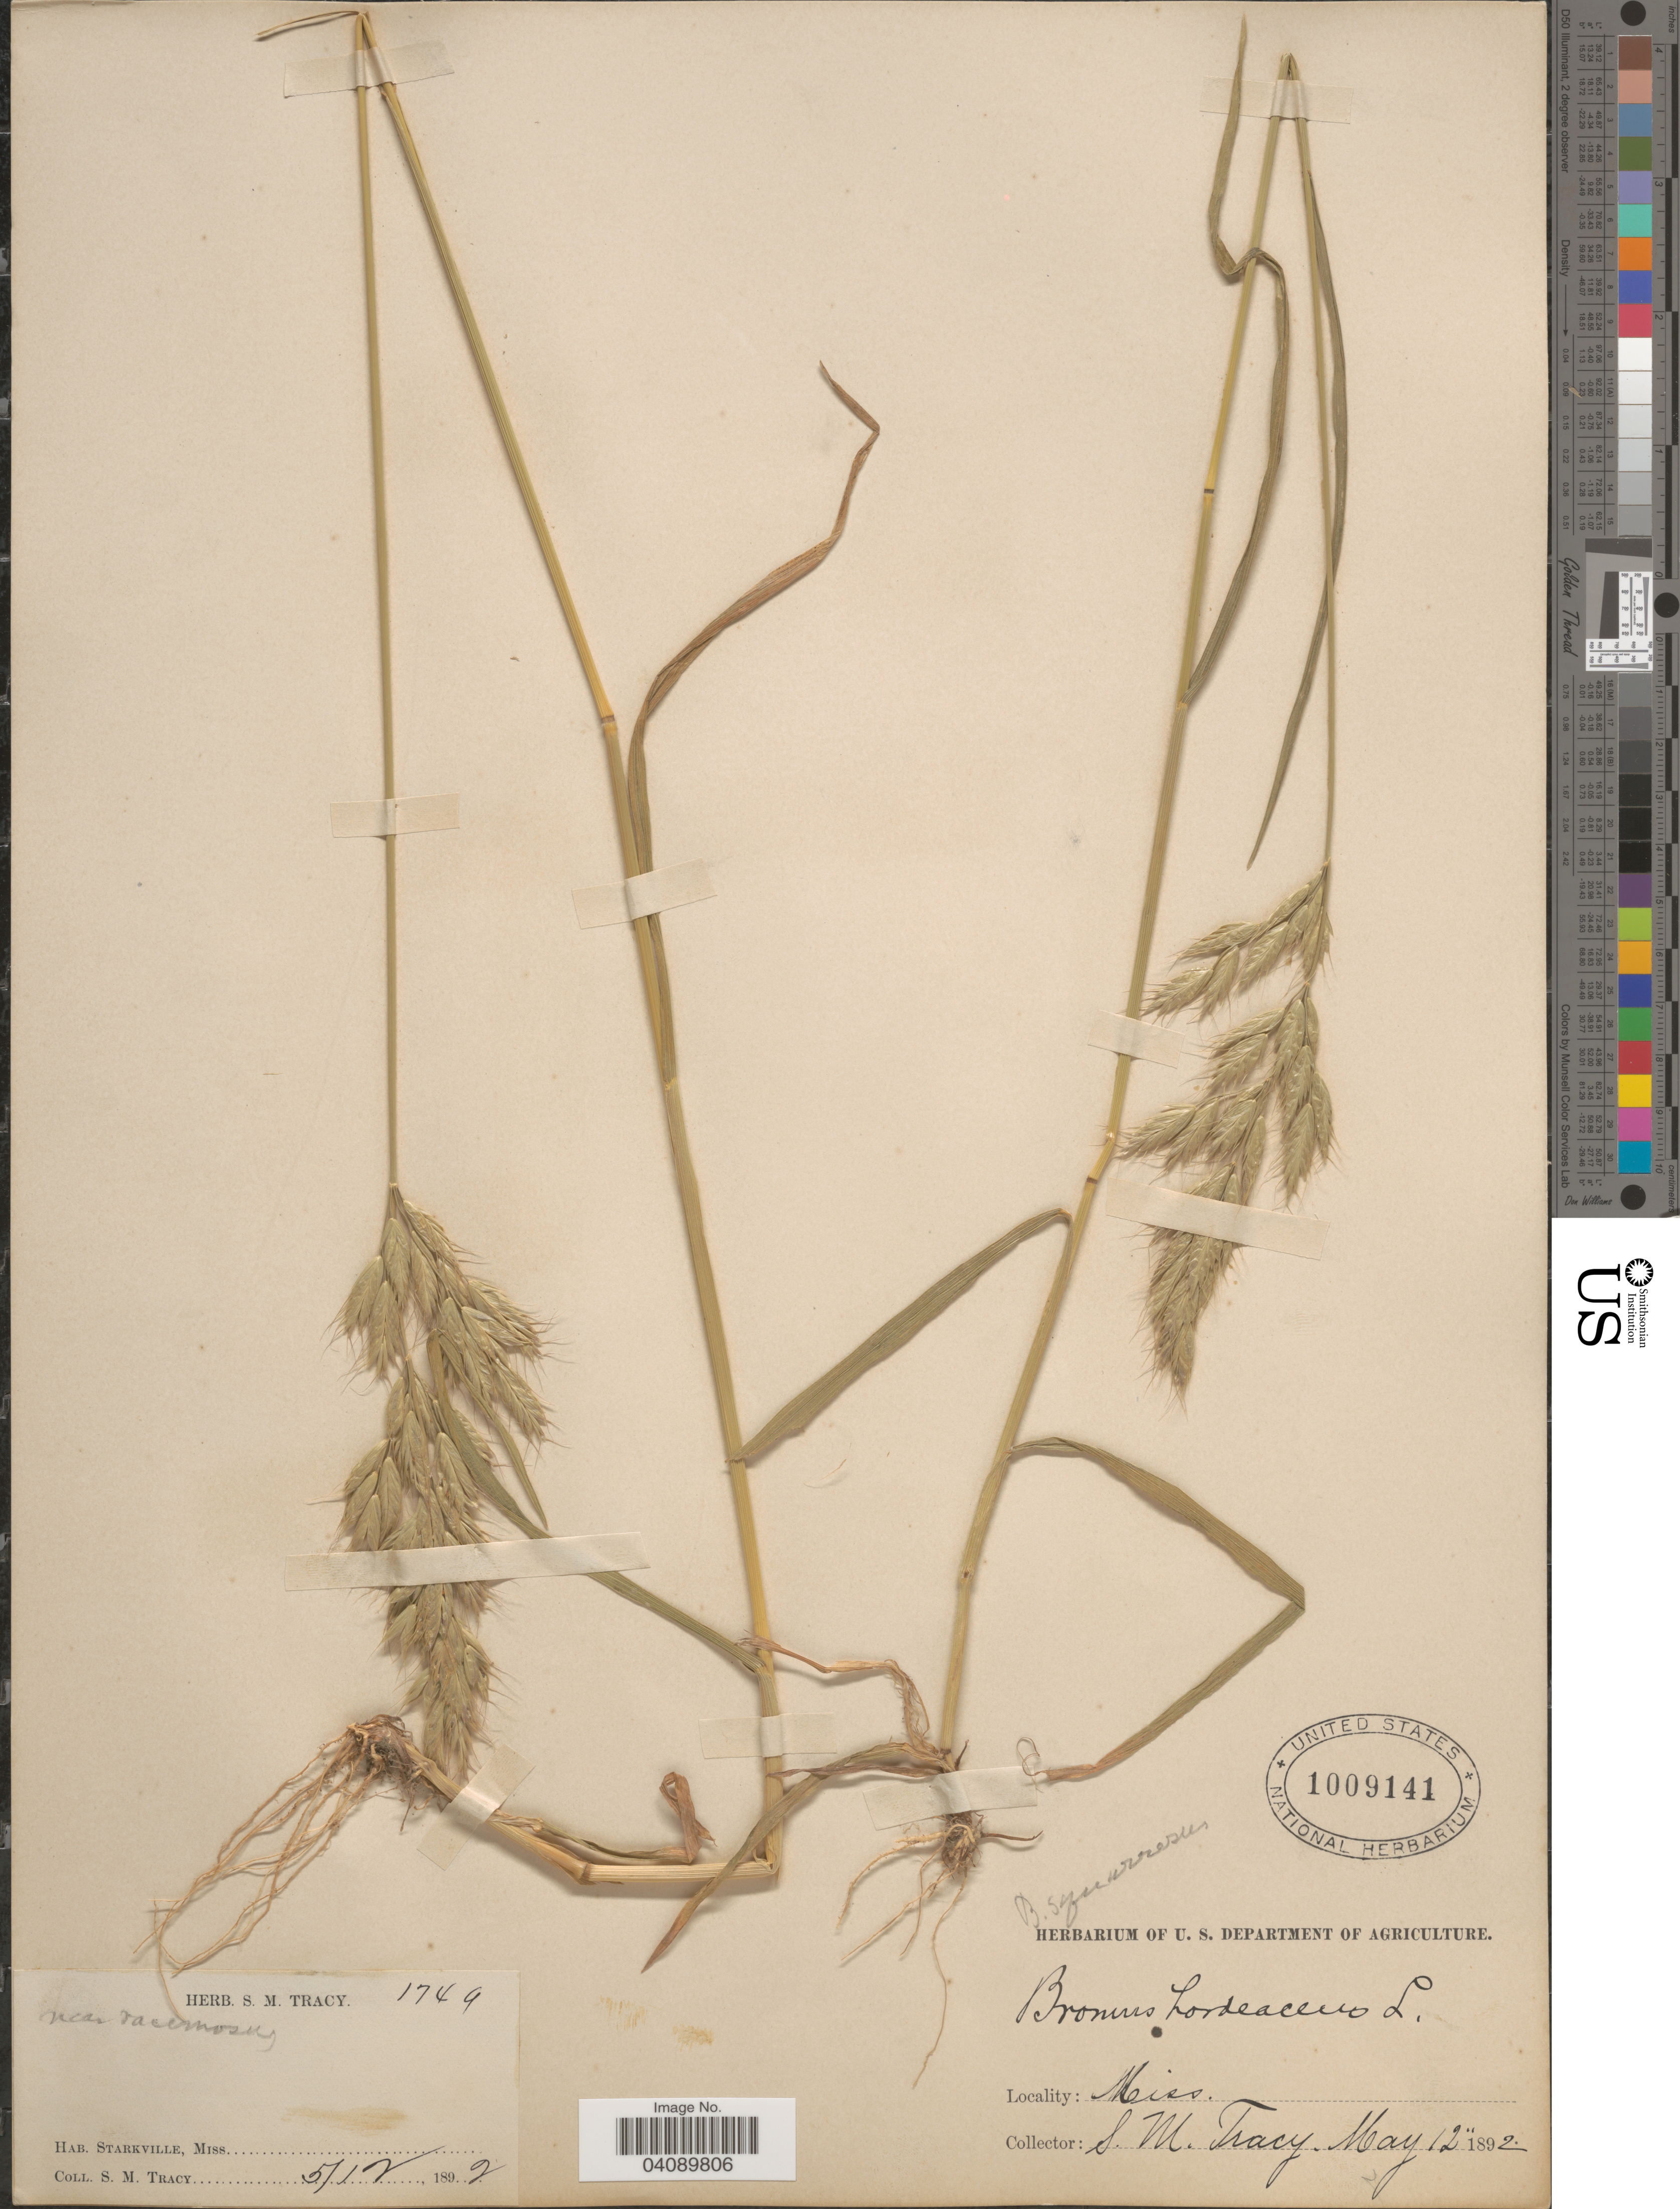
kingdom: Plantae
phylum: Tracheophyta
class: Liliopsida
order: Poales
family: Poaceae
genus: Bromus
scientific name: Bromus intermedius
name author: Gussone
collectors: S. M. Tracy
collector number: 1749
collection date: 1892-05-12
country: United States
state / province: Mississippi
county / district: Oktibbeha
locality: Starkville.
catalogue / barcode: US 1009141